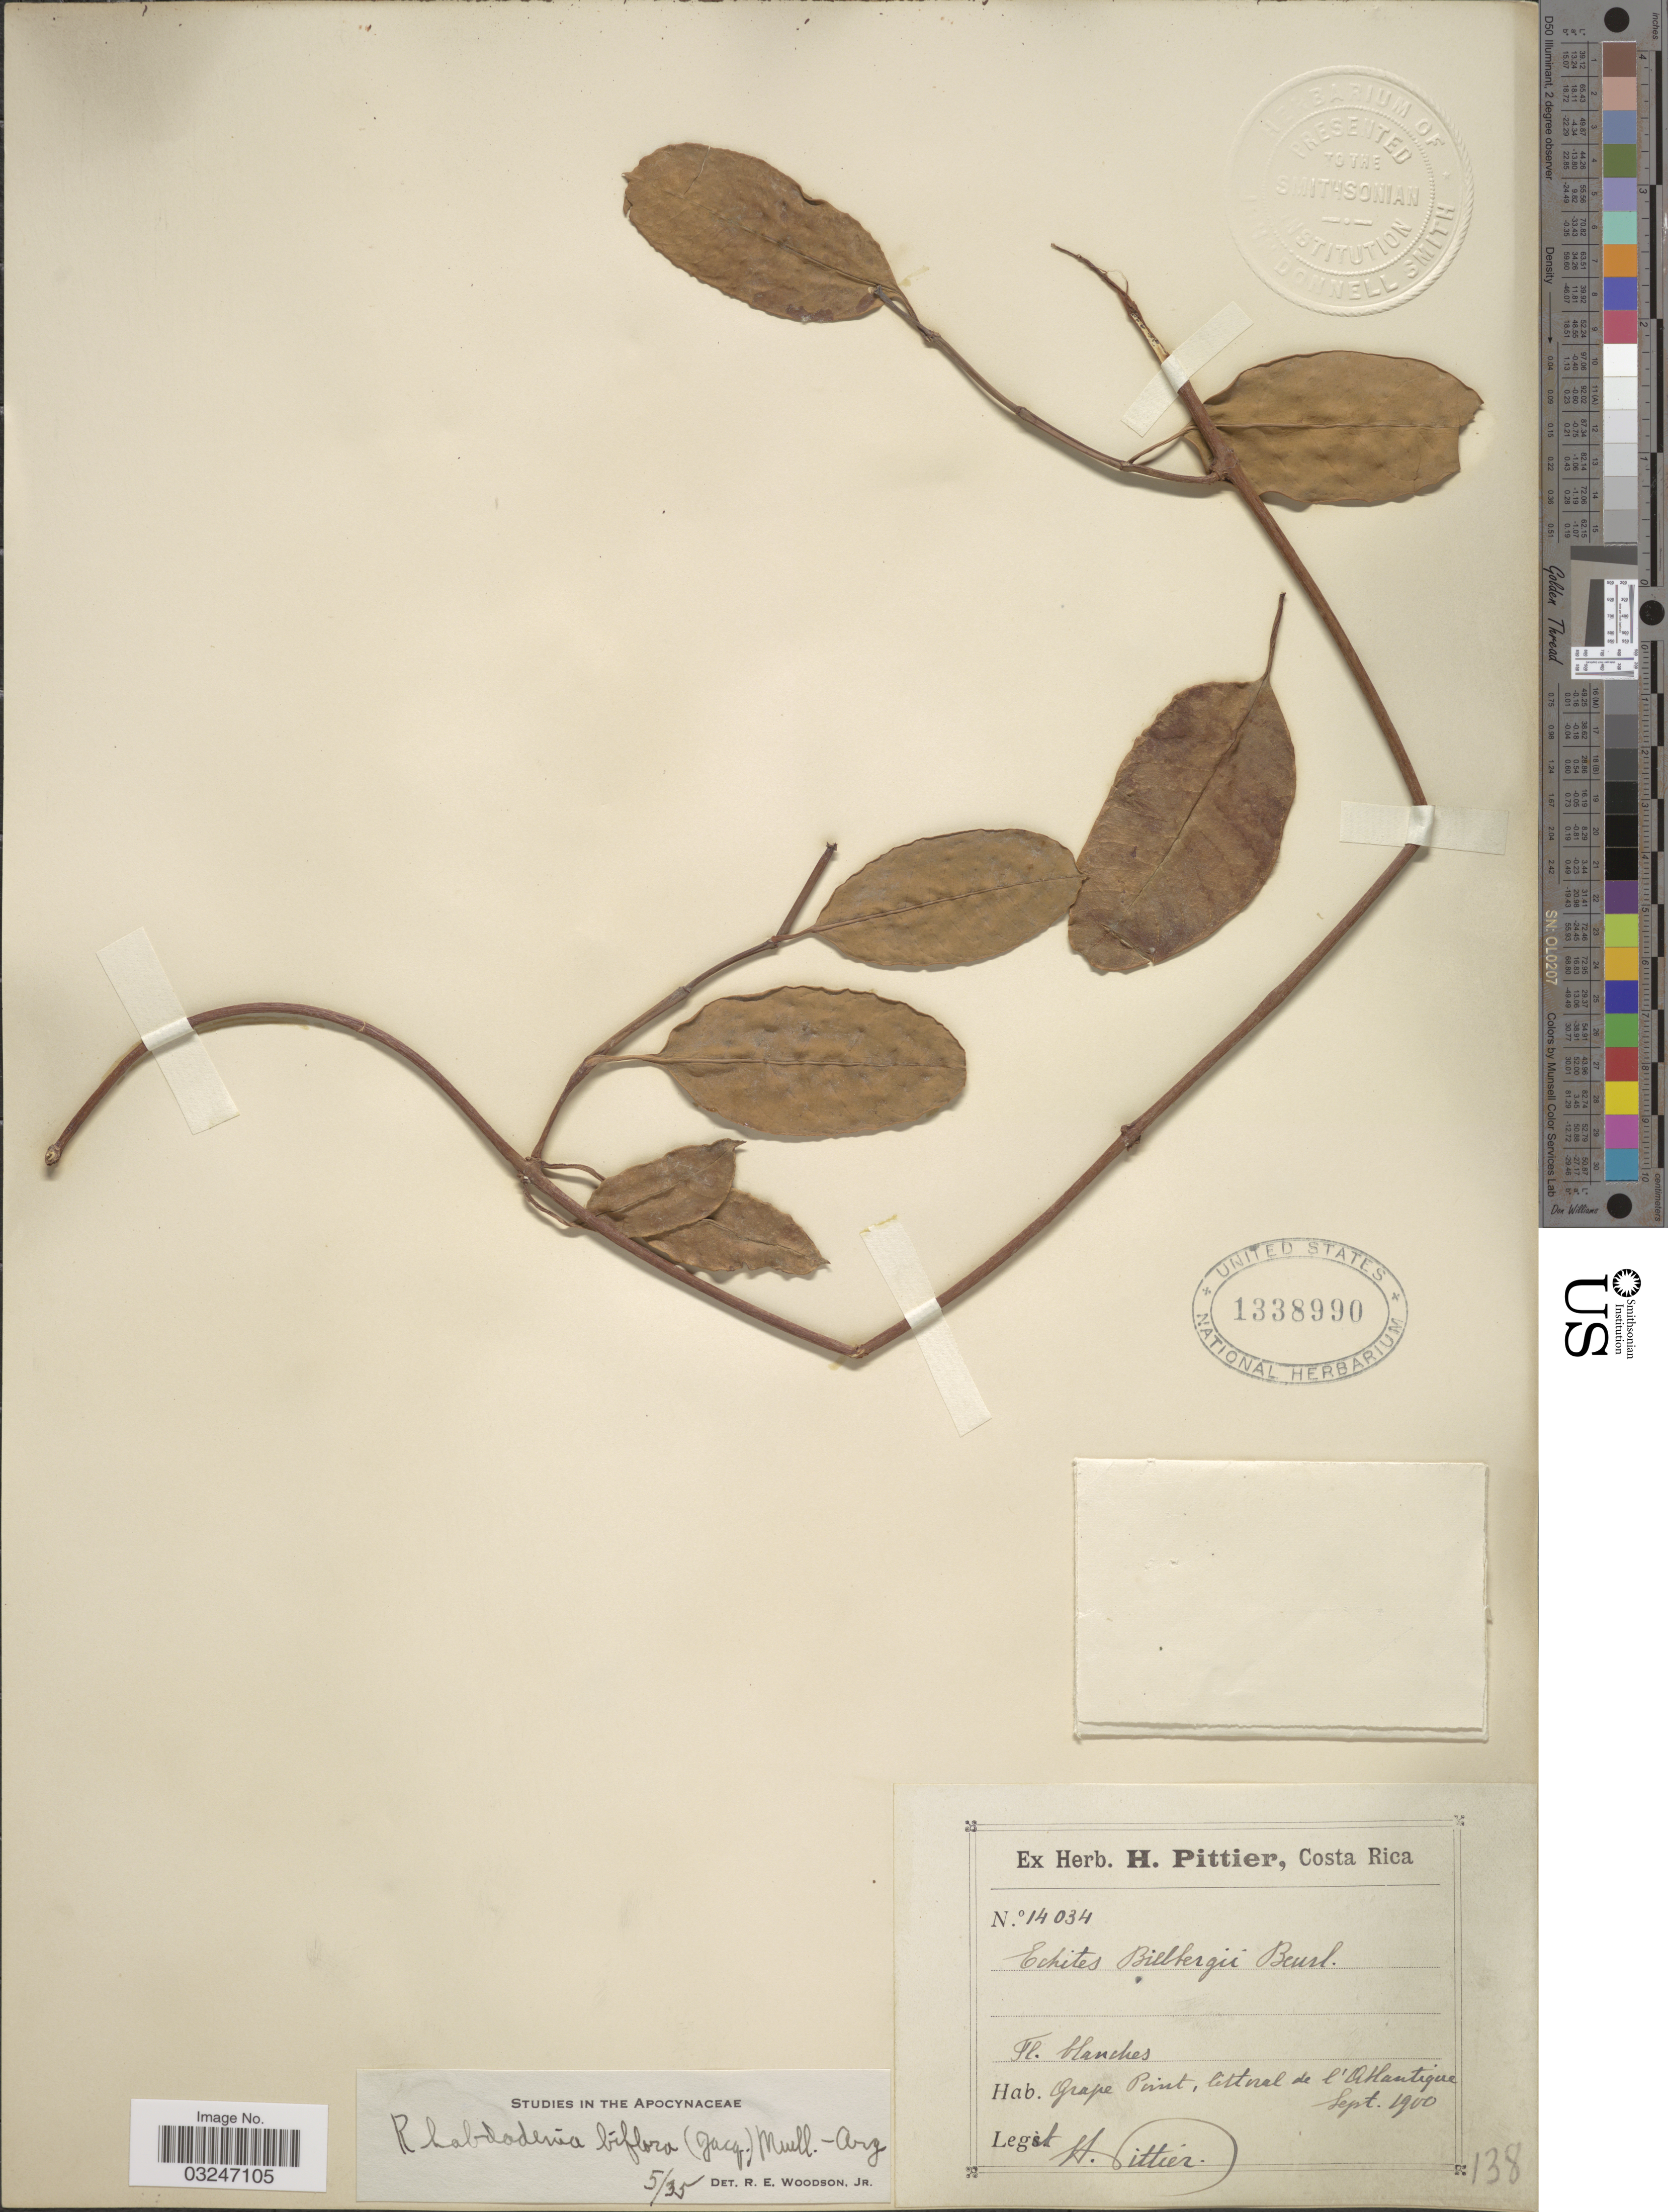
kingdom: Plantae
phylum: Tracheophyta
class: Magnoliopsida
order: Gentianales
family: Apocynaceae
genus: Rhabdadenia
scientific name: Rhabdadenia paludosa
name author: (Vahl) Miers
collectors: H. F. Pittier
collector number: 14034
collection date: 1900-09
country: Costa Rica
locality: Grape Point, littoral de l'Atlantique.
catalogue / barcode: US 1338990